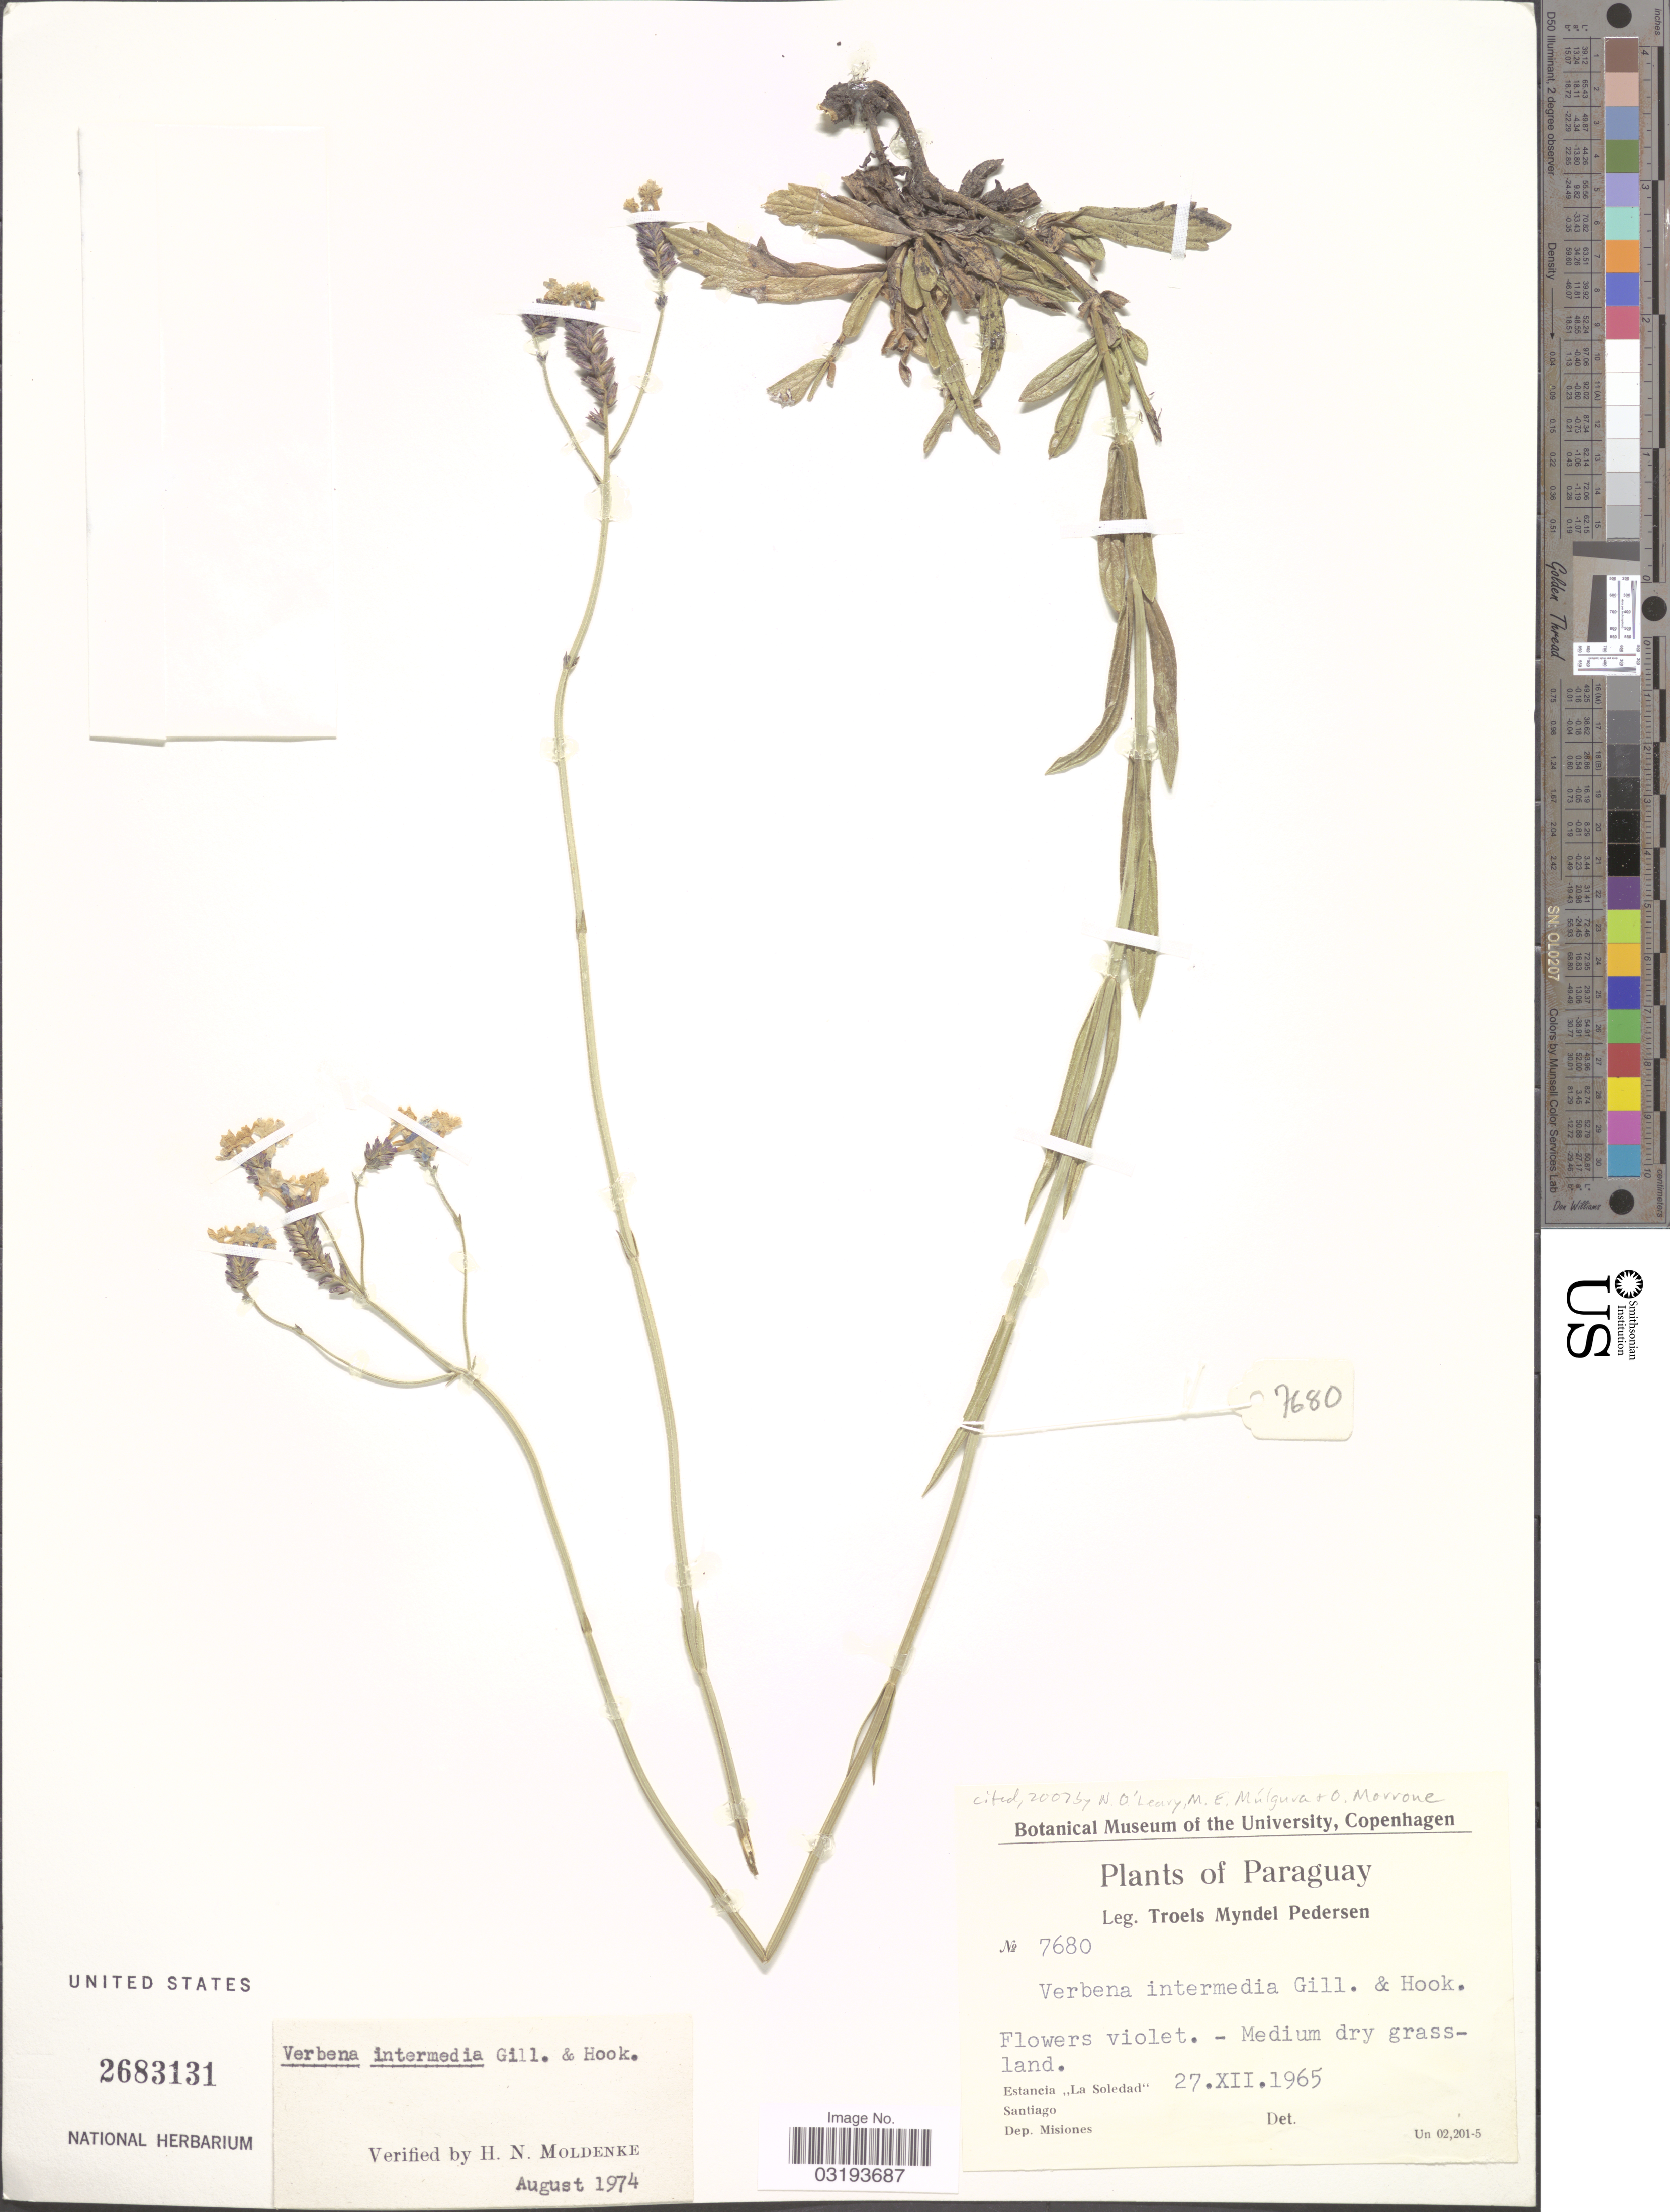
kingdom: Plantae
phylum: Tracheophyta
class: Magnoliopsida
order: Lamiales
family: Verbenaceae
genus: Verbena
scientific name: Verbena intermedia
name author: Gillies & Hook.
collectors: T. Pederson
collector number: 7680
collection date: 1965-12-27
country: Paraguay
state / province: Misiones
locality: Estancia "La Soledad", Santiago, Dep. Misiones.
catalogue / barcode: US 2683131